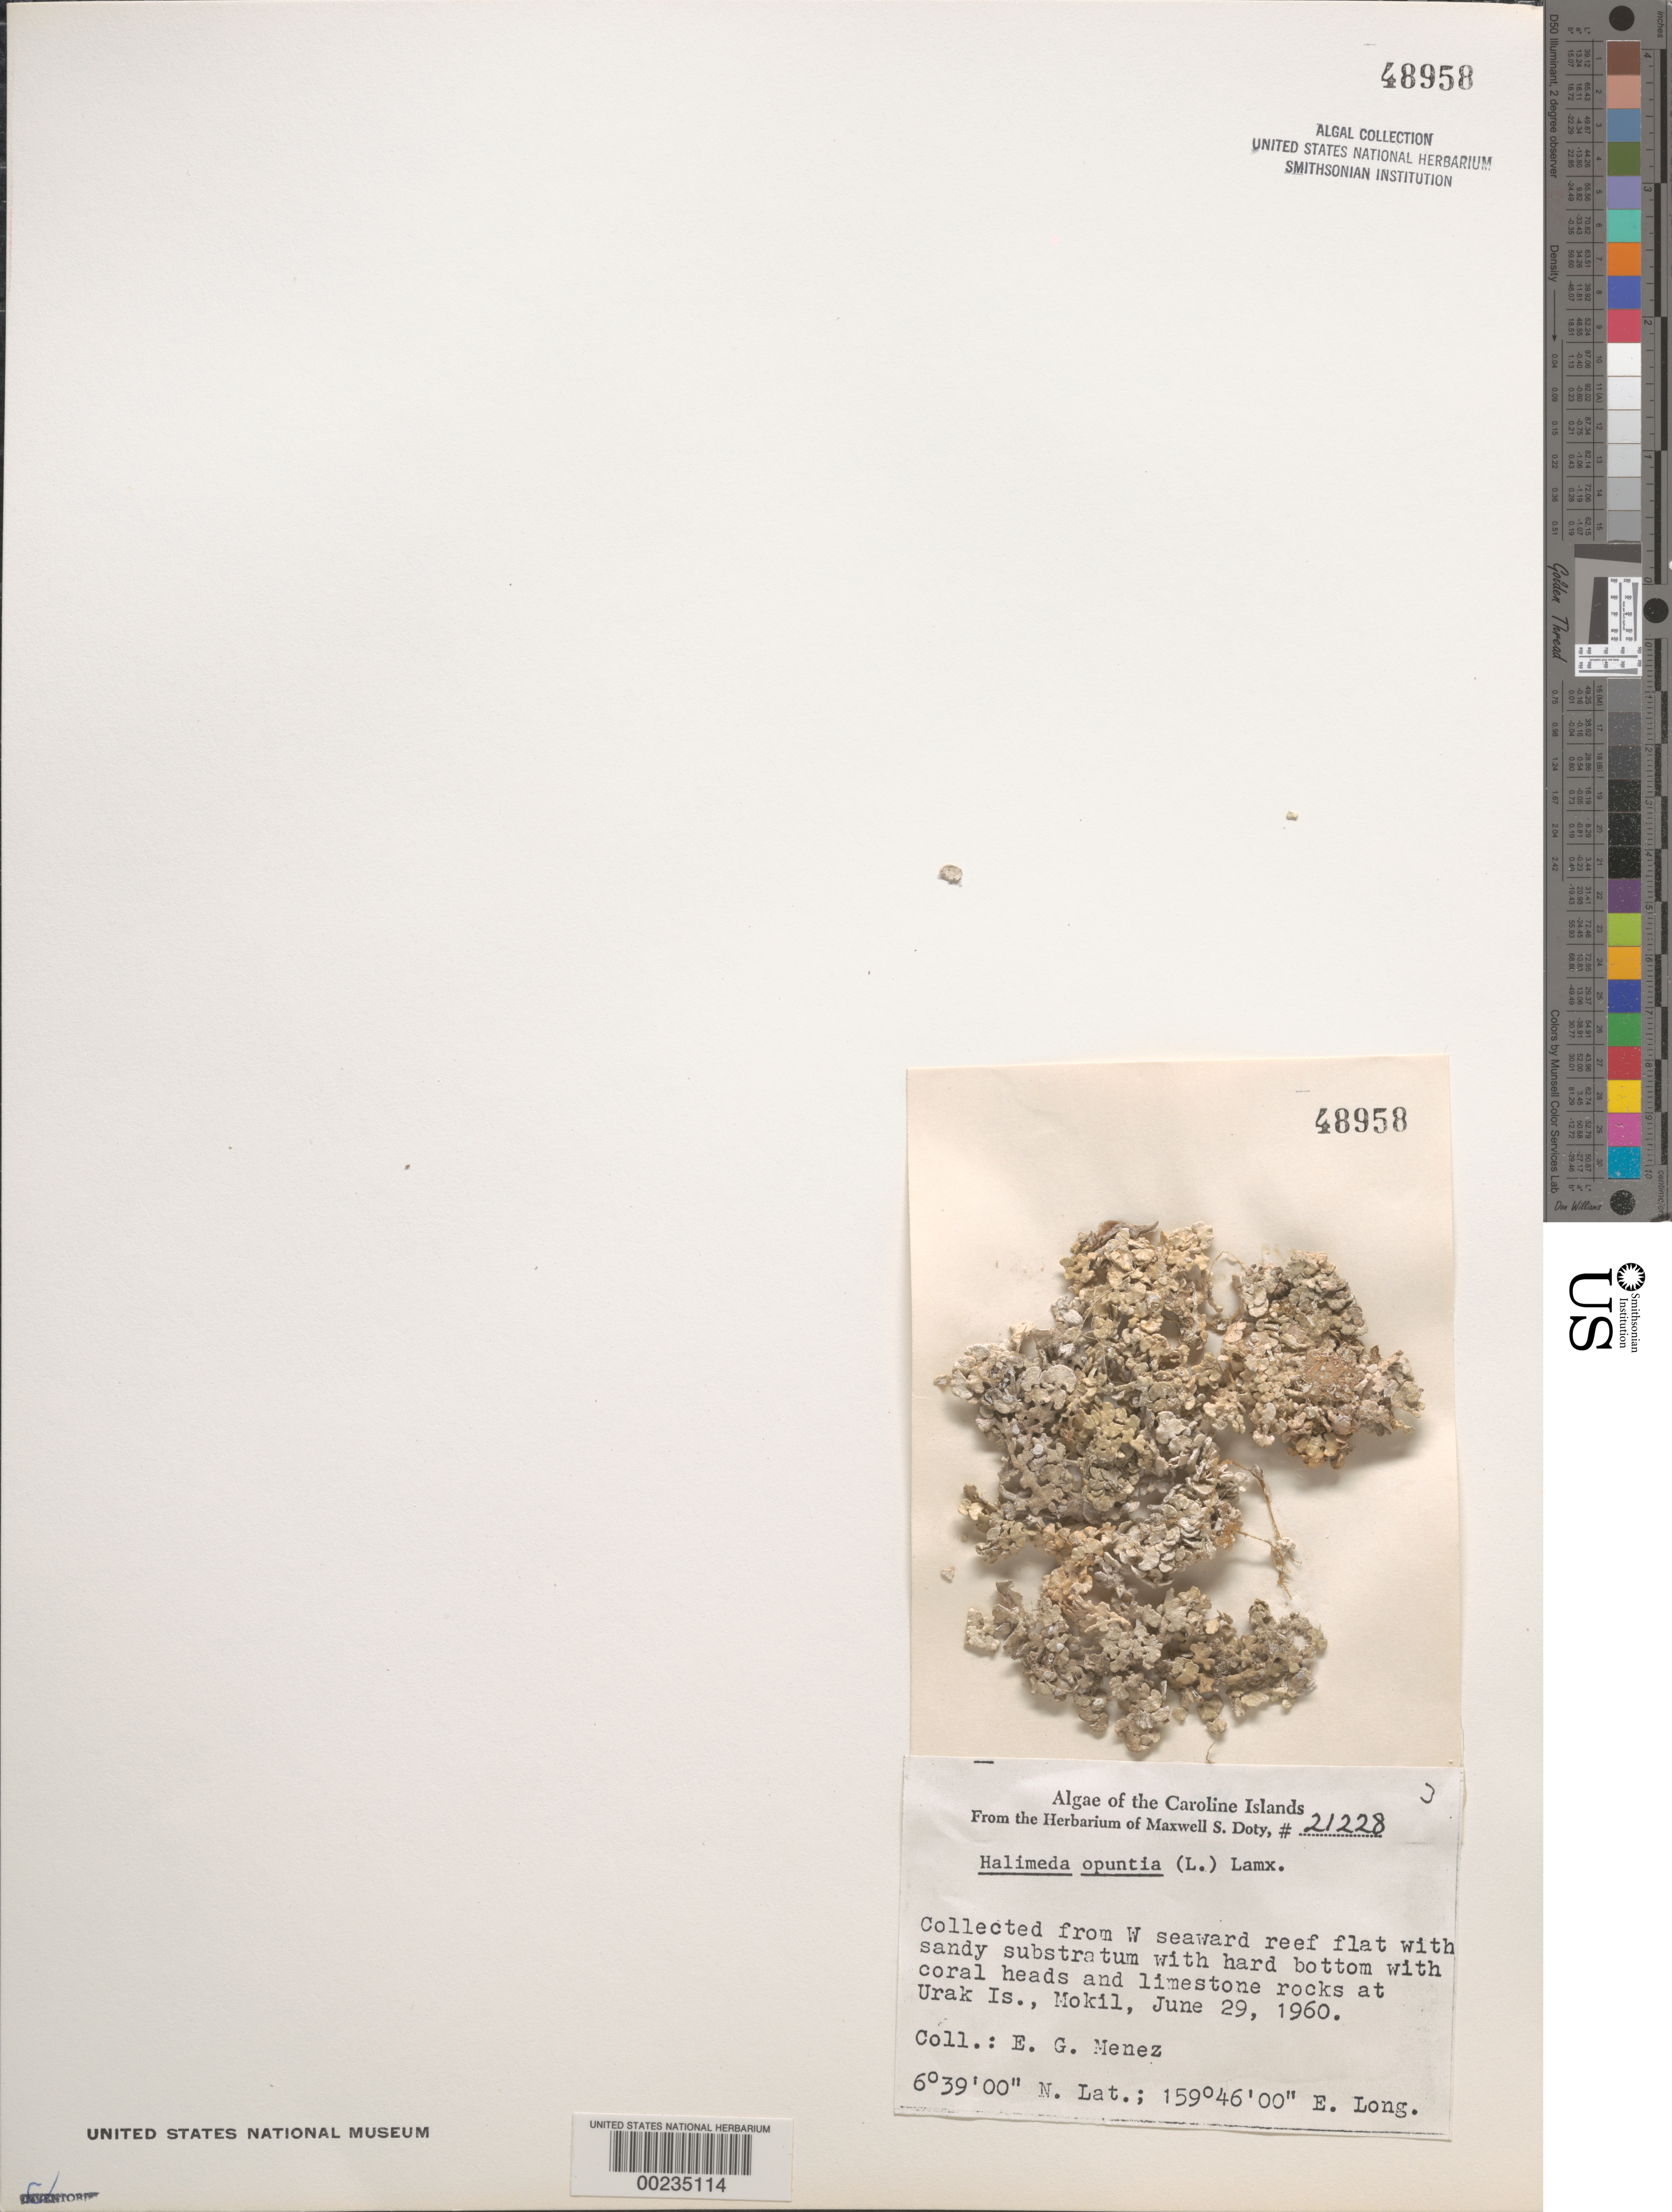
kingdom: Plantae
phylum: Chlorophyta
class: Ulvophyceae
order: Bryopsidales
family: Halimedaceae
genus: Halimeda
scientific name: Halimeda opuntia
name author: (L.) J.V.Lamouroux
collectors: Meñez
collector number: MSD 21228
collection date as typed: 29 Jun 1960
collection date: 1960-06-29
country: Micronesia, Federated States of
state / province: Pohnpei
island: Mwokil (Mokil) Atoll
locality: Urak Islet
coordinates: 6 39' 00" N, 159 46' 00" E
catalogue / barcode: US 48958